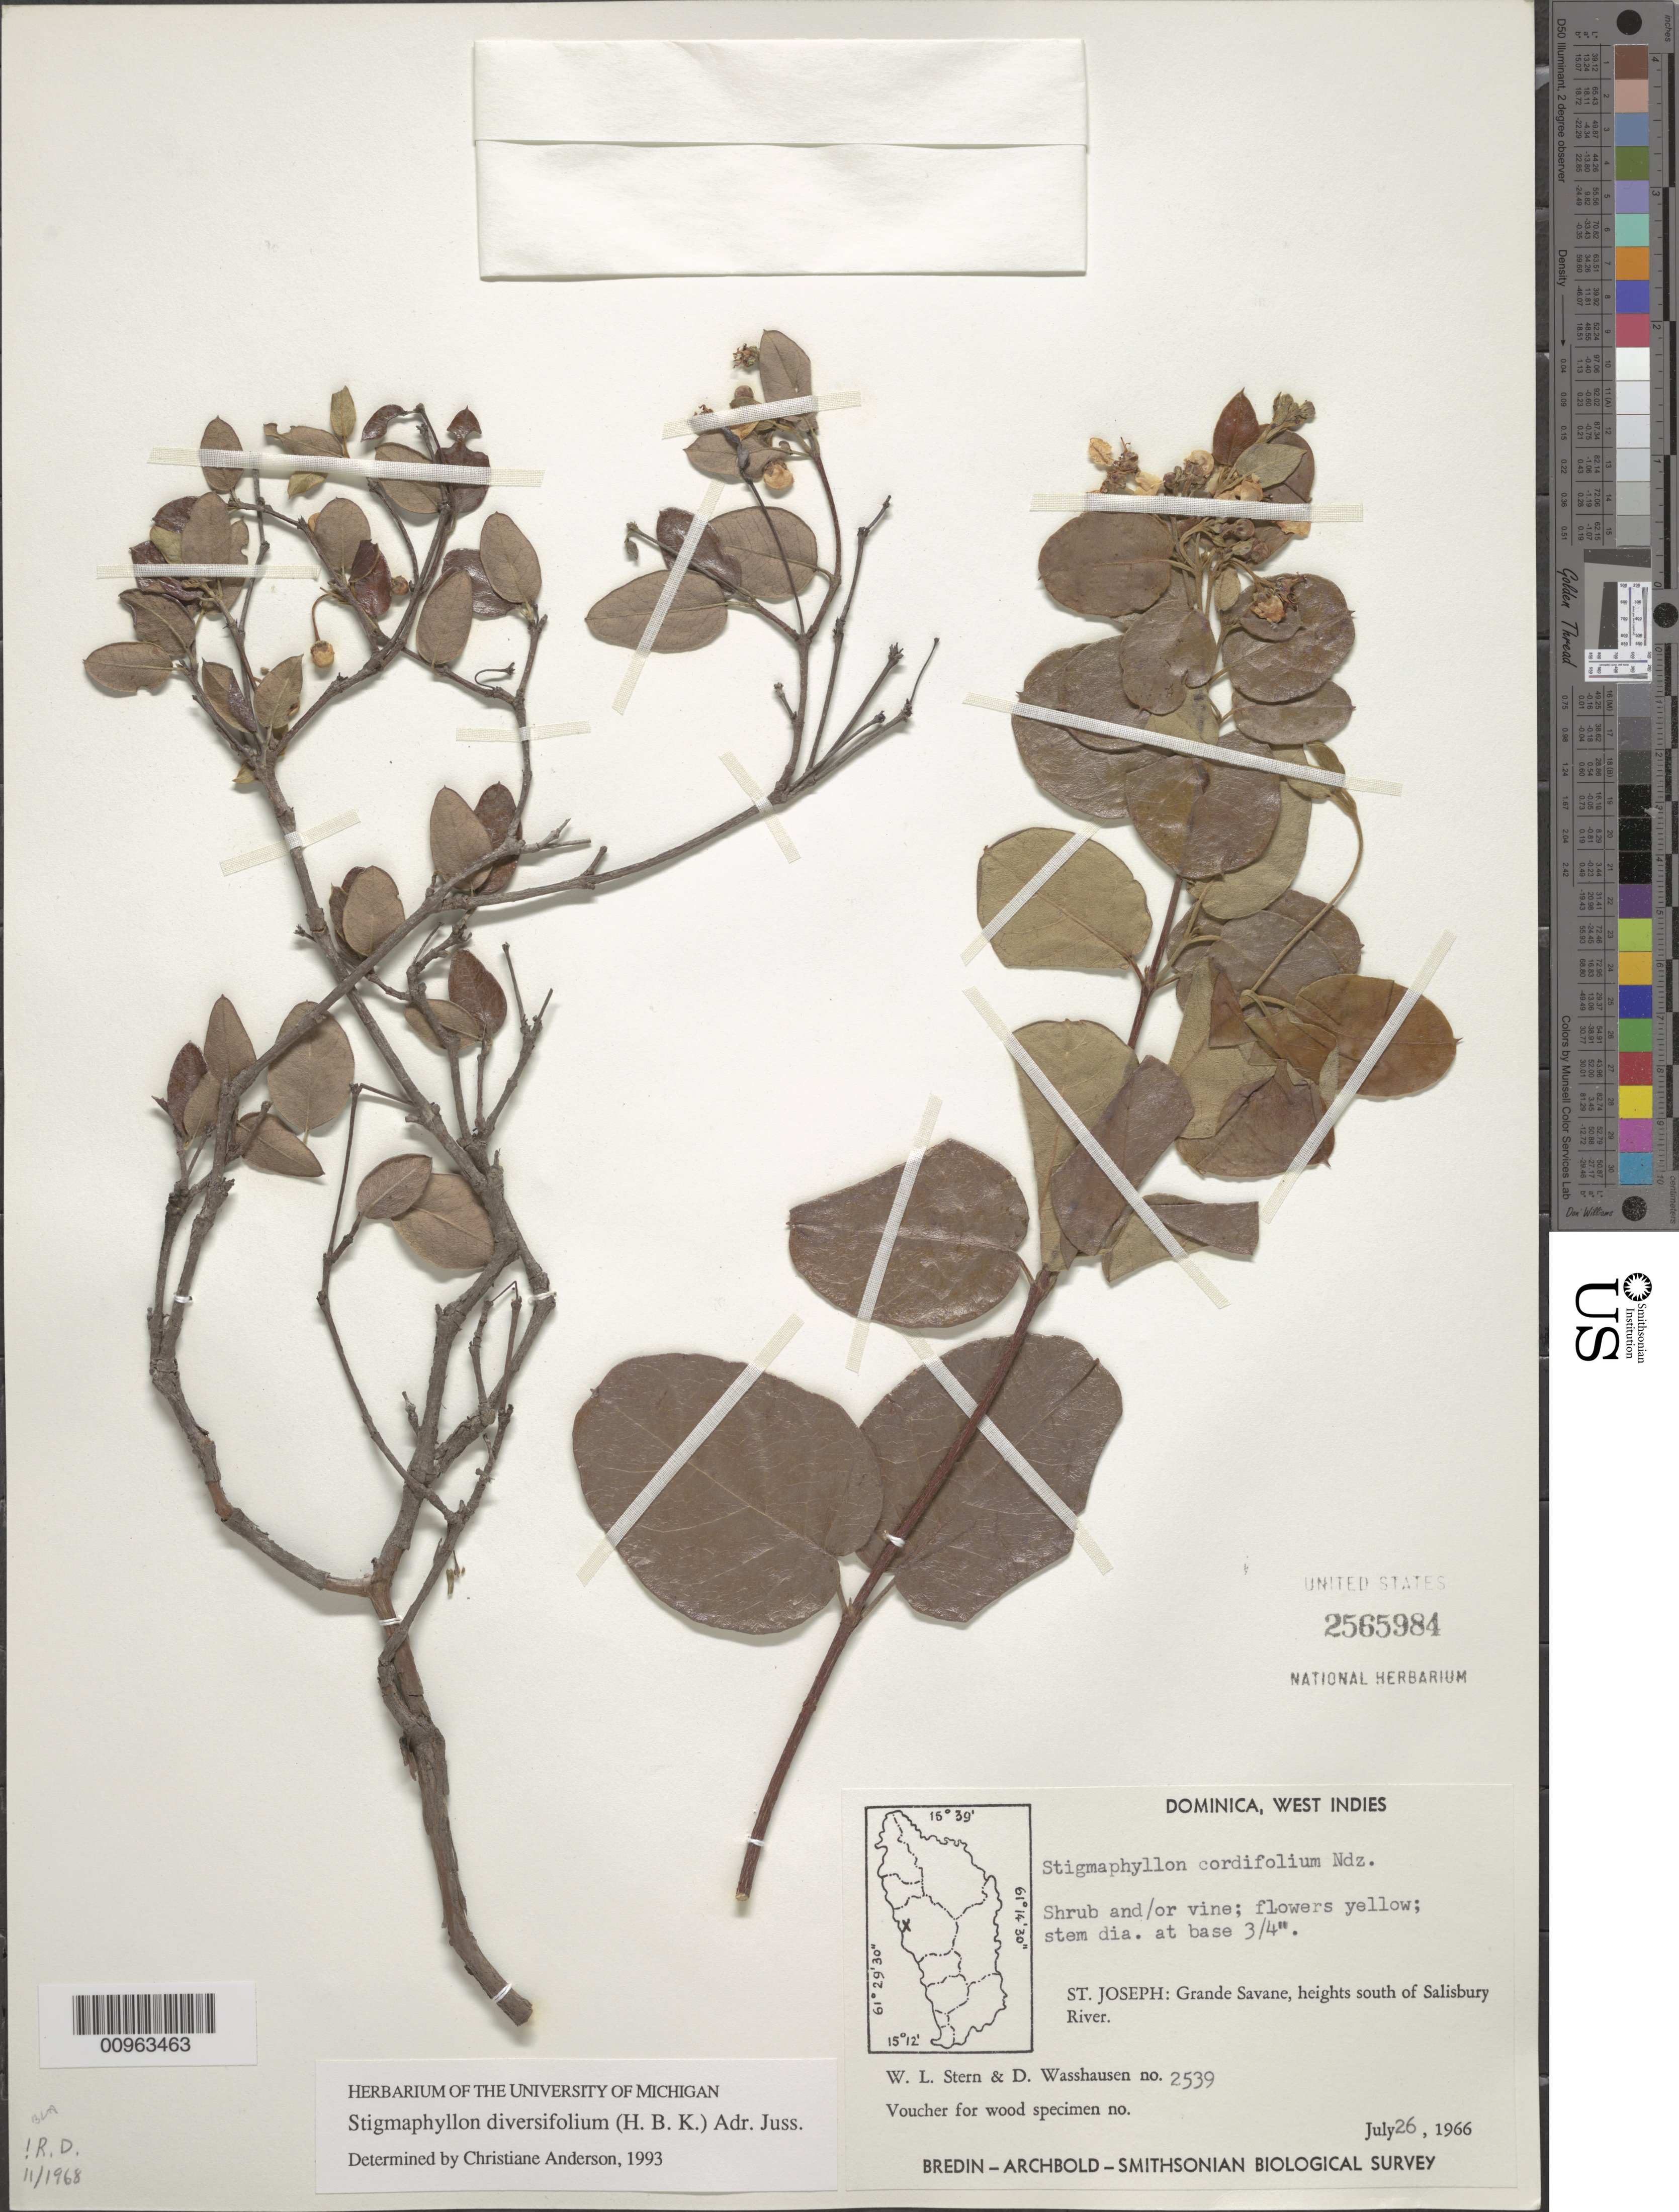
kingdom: Plantae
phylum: Tracheophyta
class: Magnoliopsida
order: Malpighiales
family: Malpighiaceae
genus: Stigmaphyllon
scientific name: Stigmaphyllon diversifolium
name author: (Kunth) A. Juss.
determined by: Anderson, C.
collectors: W. L. Stern & D. C. Wasshausen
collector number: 2539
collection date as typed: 26 Jul 1966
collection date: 1966-07-26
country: Dominica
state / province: St. Joseph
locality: Grande Savane, heights south of Salisbury River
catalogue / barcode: US 2565984